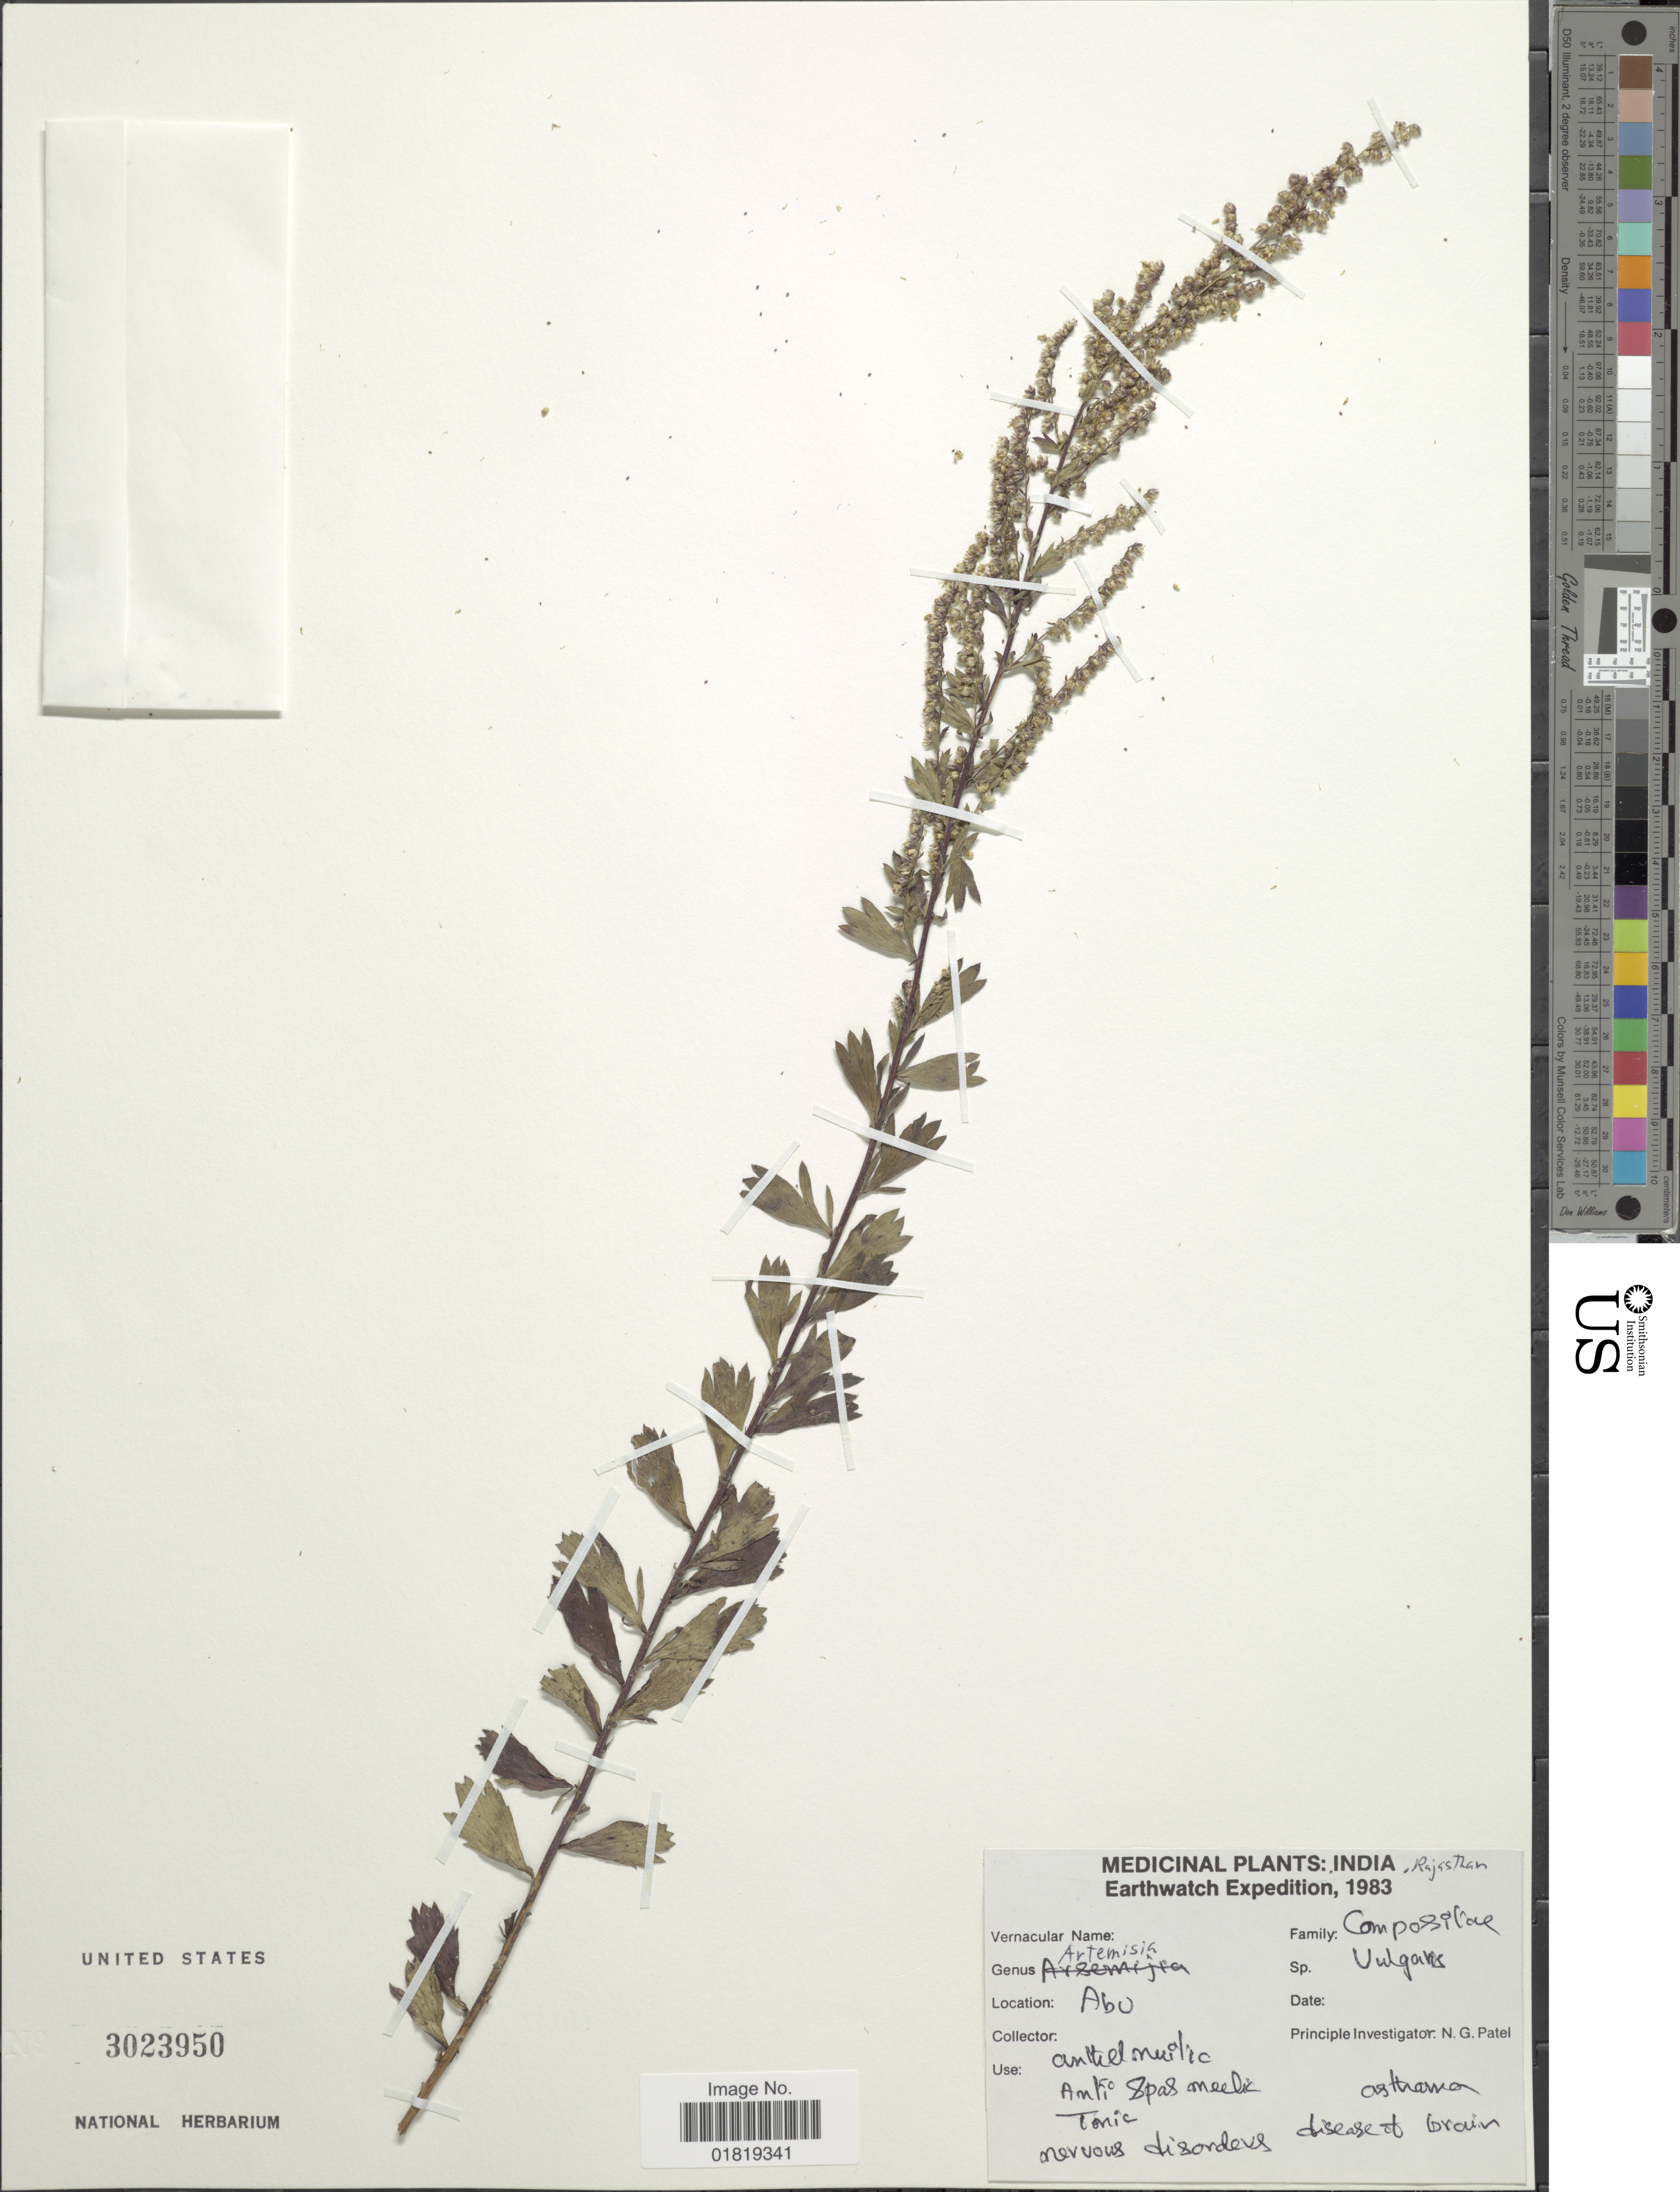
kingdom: Plantae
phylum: Tracheophyta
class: Magnoliopsida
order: Asterales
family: Asteraceae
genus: Artemisia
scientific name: Artemisia vulgaris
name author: L.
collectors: N. Patel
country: India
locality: Abu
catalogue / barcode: US 3023950